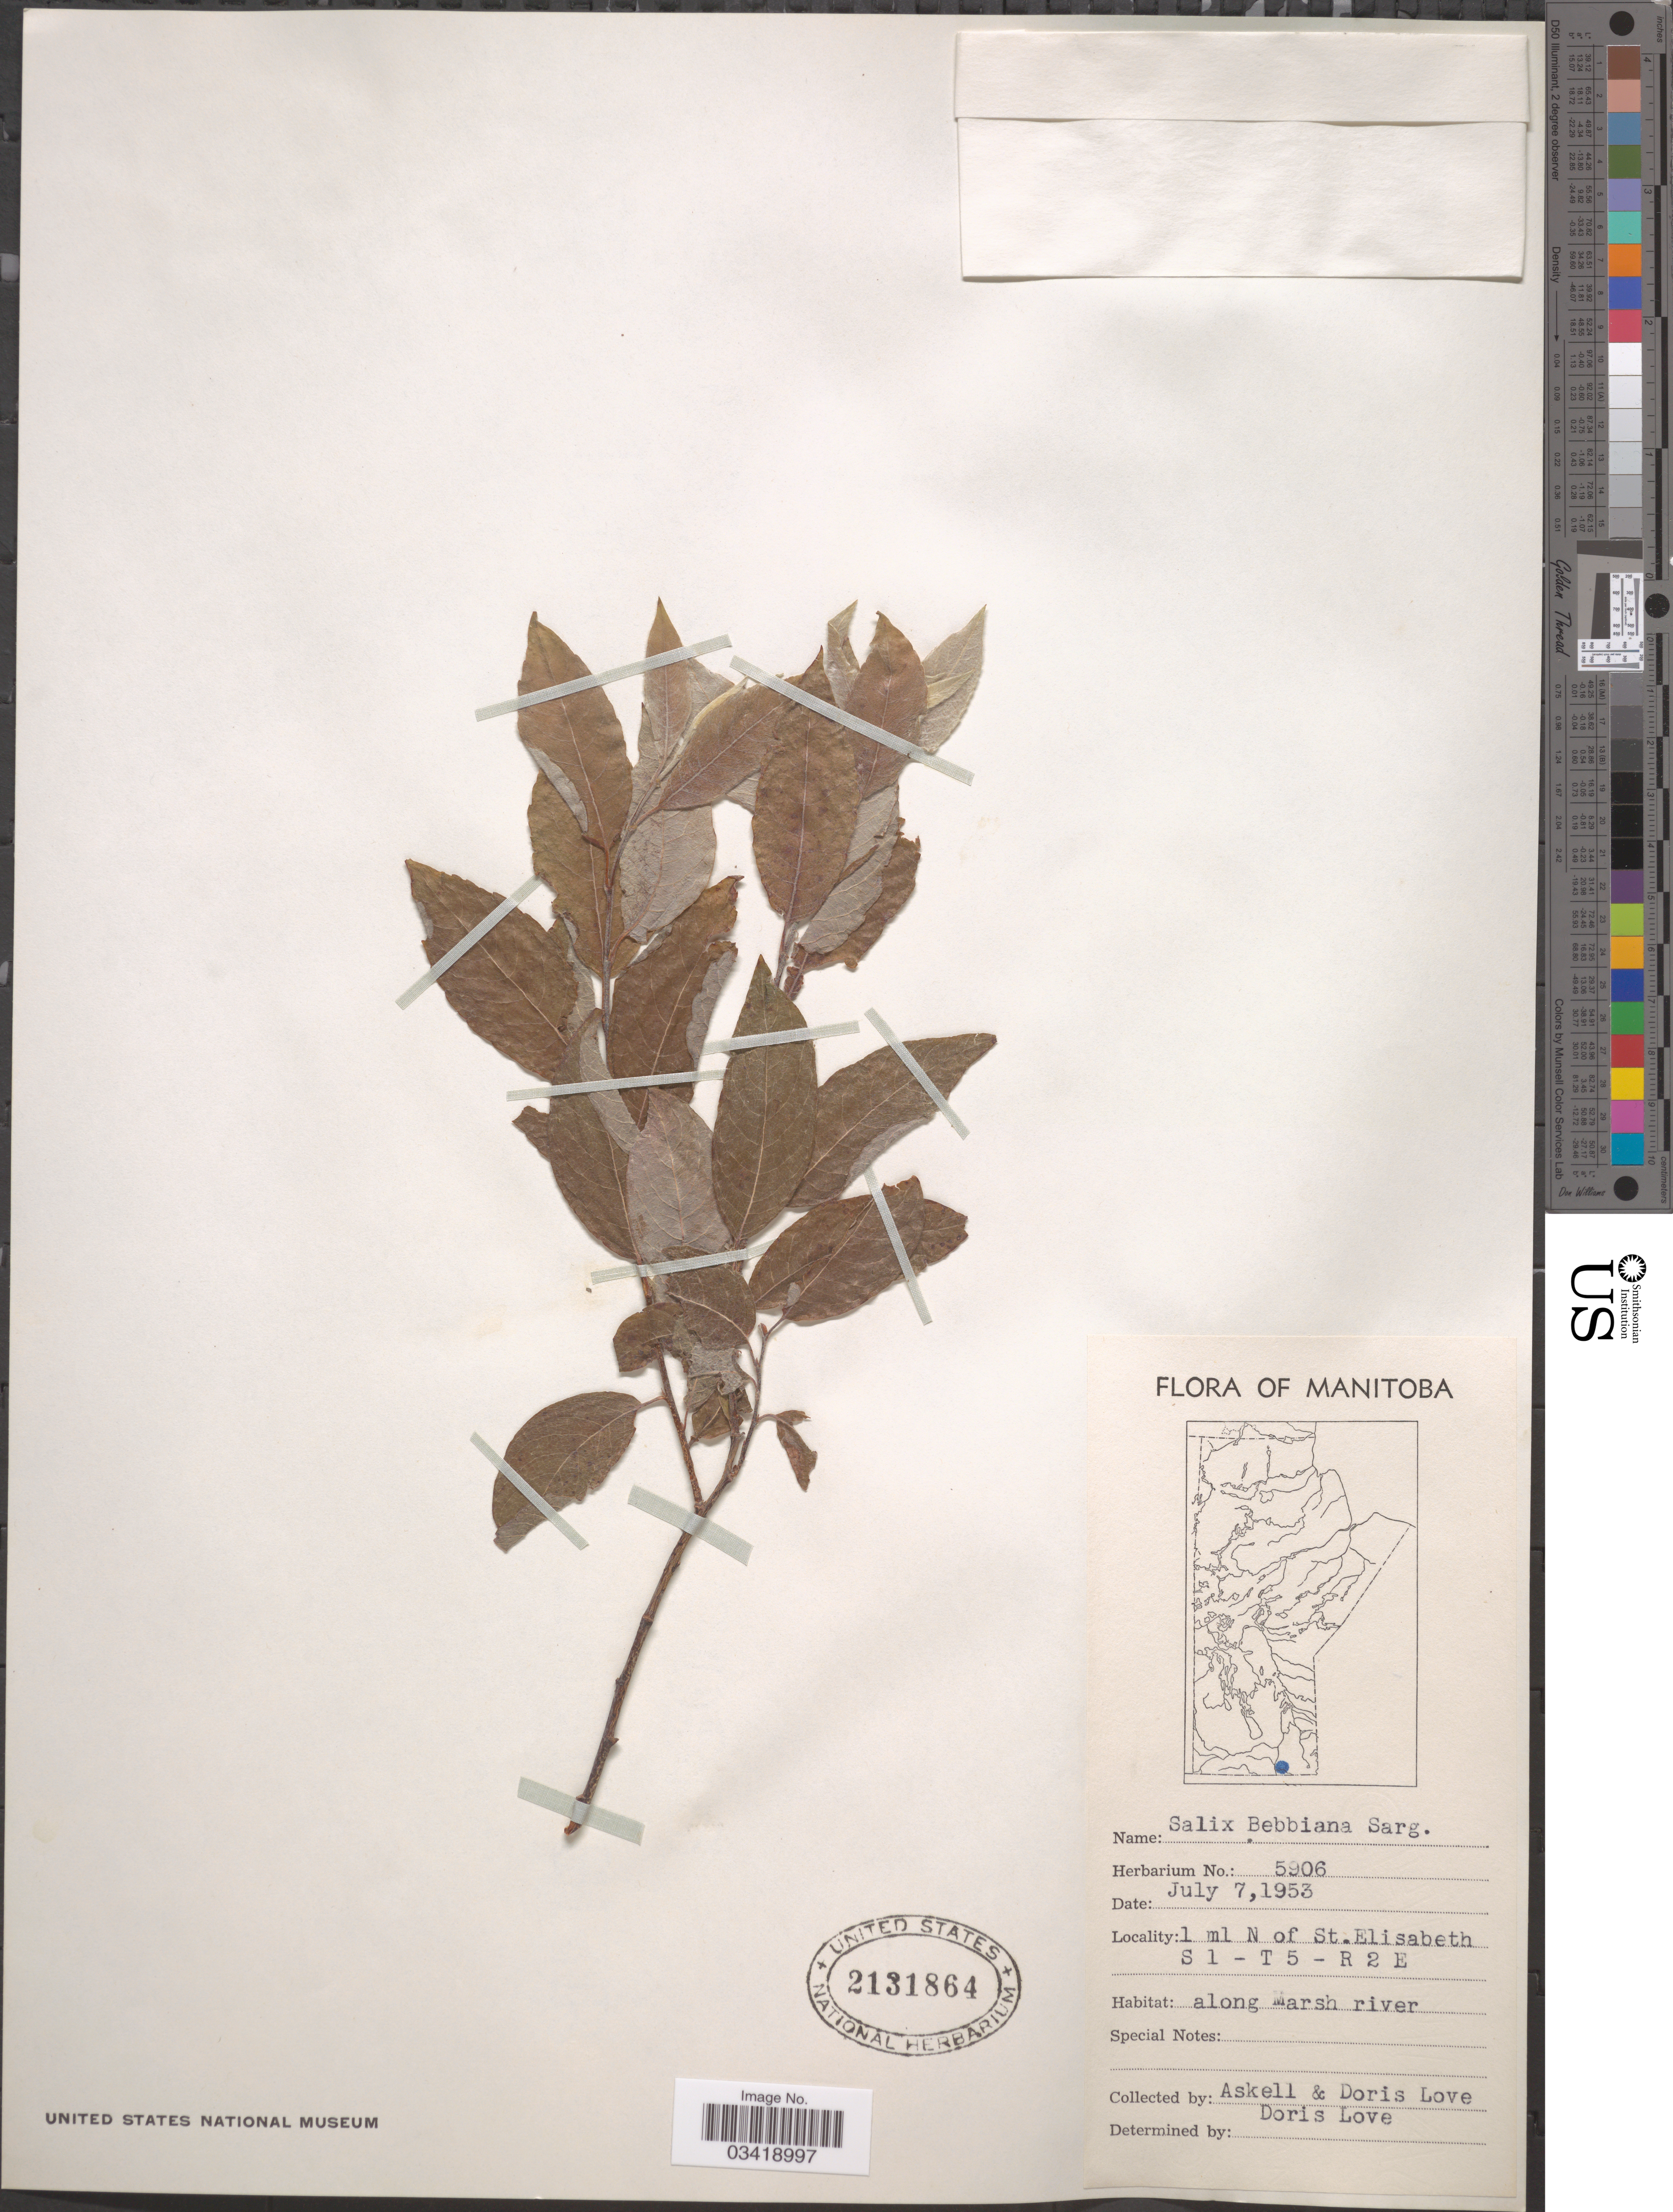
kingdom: Plantae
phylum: Tracheophyta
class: Magnoliopsida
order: Malpighiales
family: Salicaceae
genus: Salix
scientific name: Salix bebbiana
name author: Sarg.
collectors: Á. Löve & D. Löve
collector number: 5906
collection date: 1953-07-07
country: Canada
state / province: Manitoba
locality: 1 ml N of St. Elisabeth. S 1 - T 5 - R 2 E. Along Marsh river.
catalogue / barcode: US 2131864